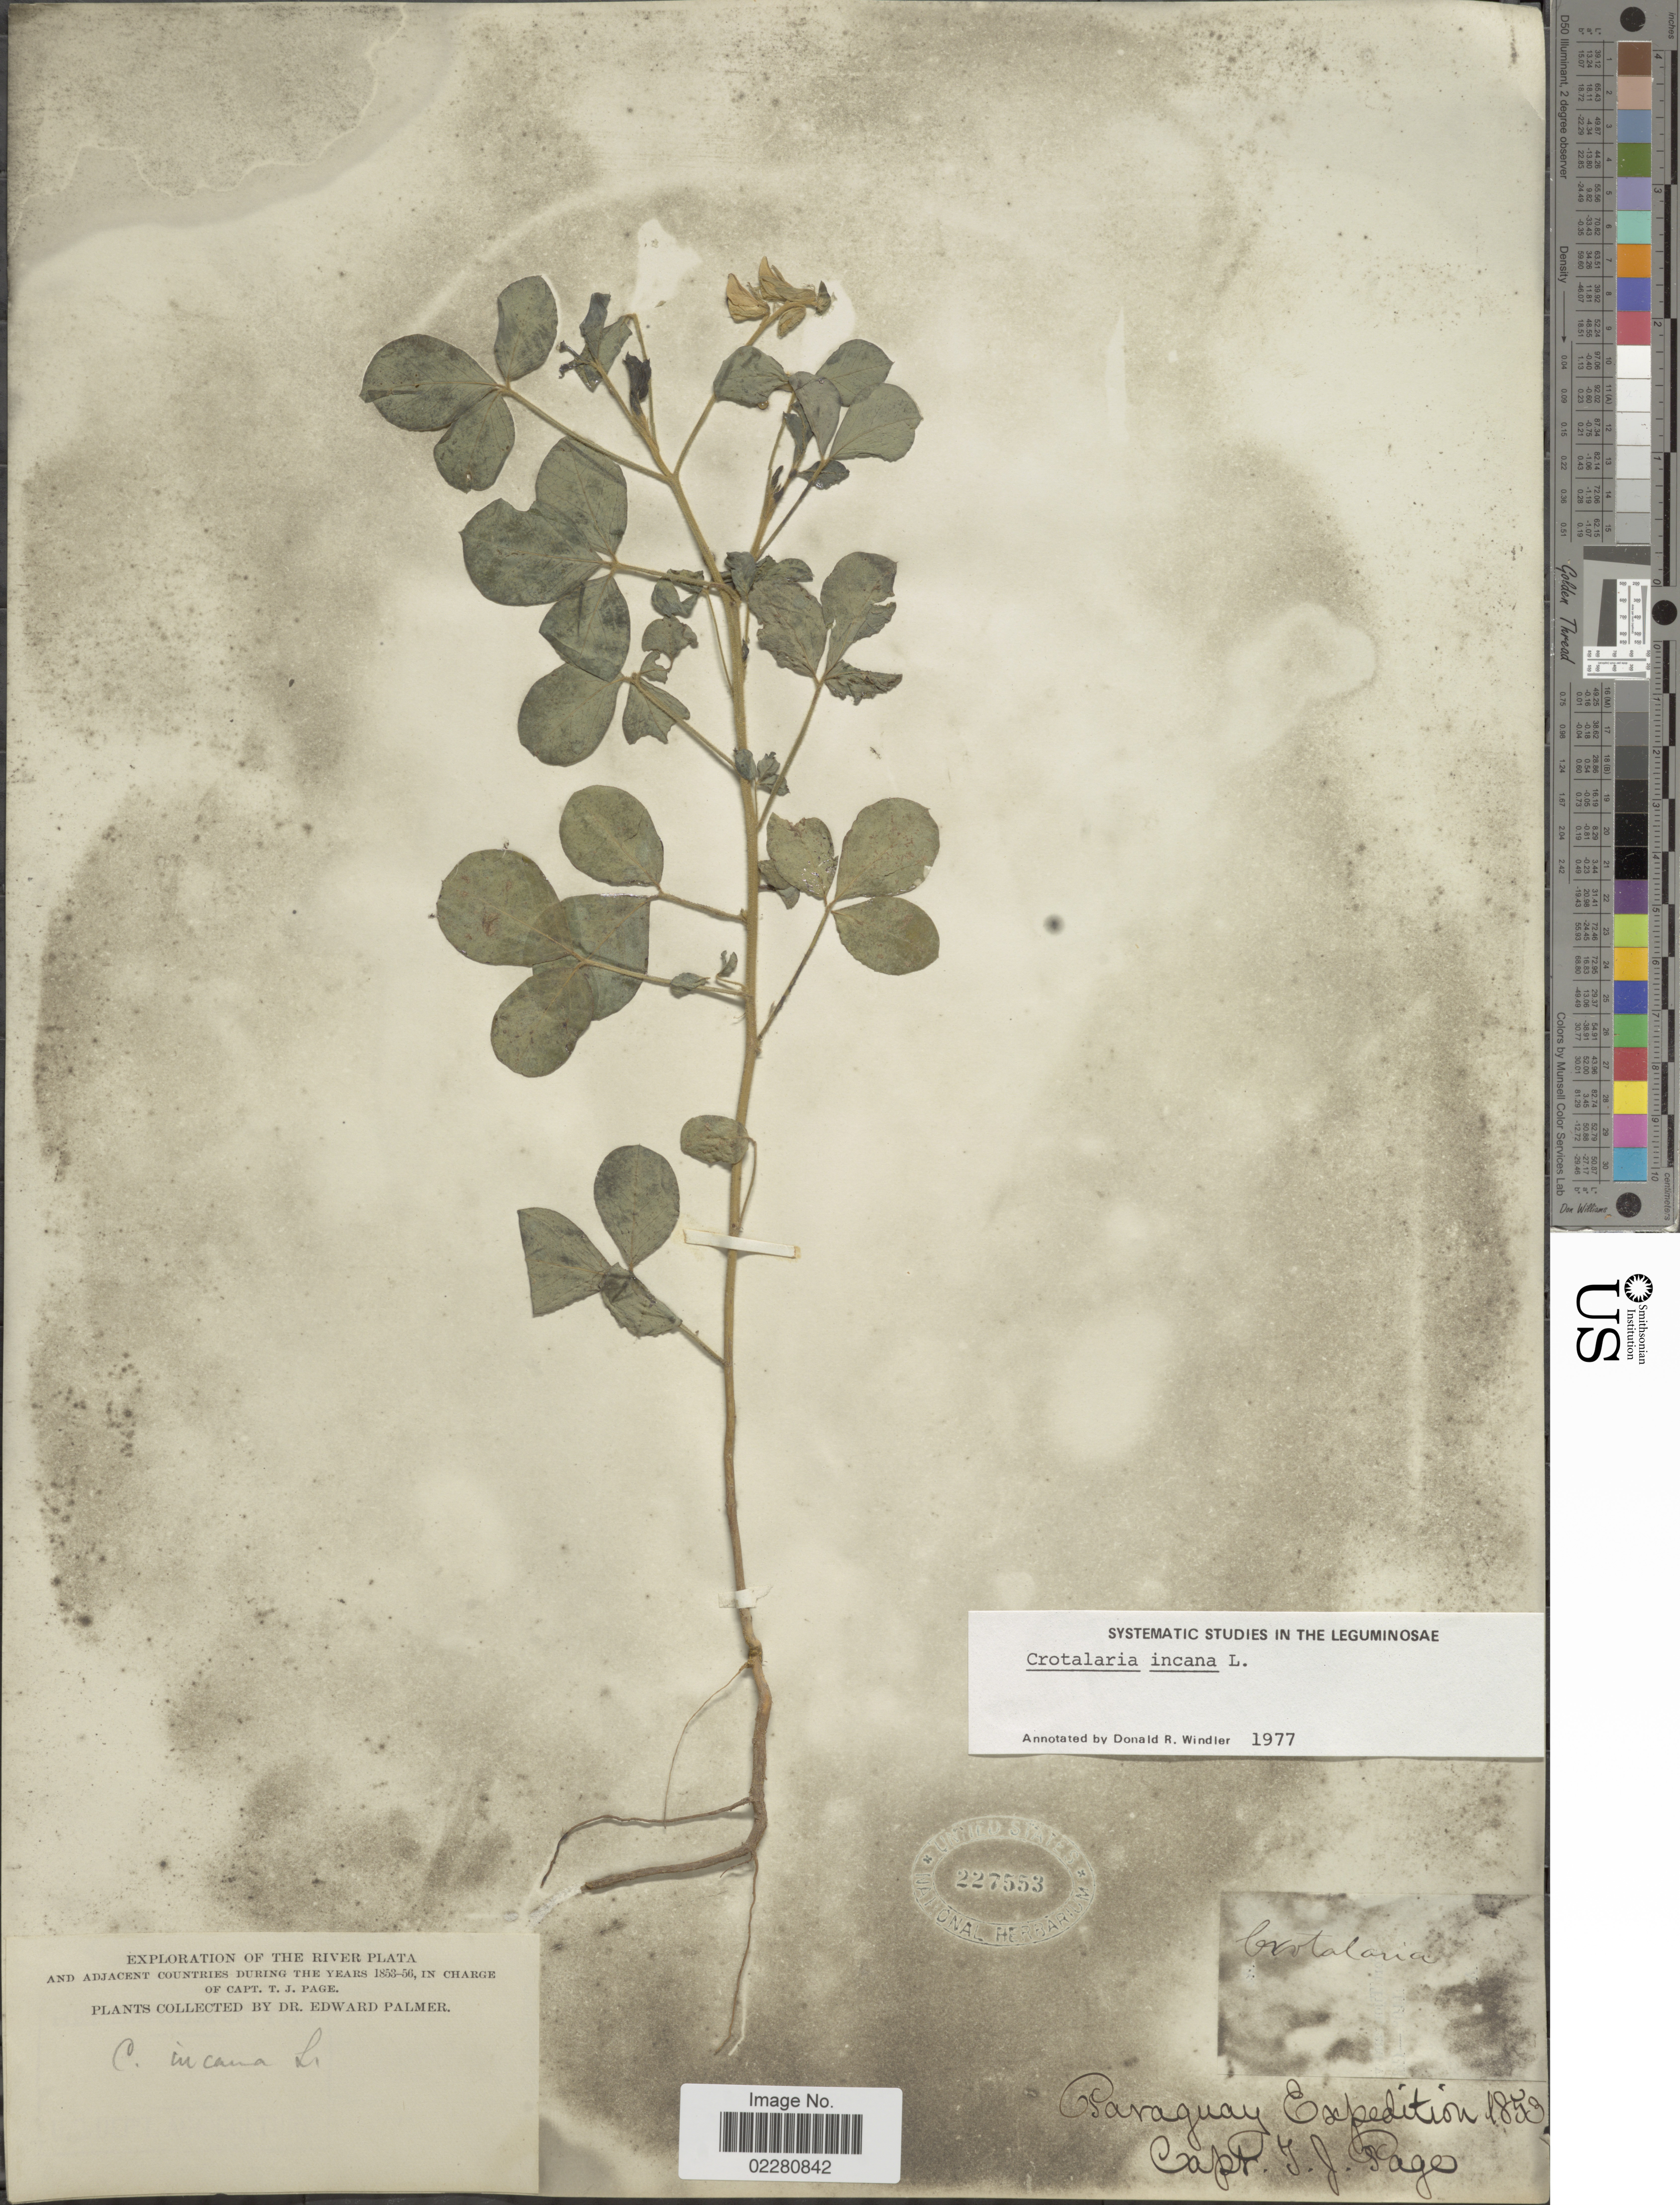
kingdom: Plantae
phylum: Tracheophyta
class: Magnoliopsida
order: Fabales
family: Fabaceae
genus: Crotalaria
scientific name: Crotalaria incana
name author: L.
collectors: J. Page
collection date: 1853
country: Paraguay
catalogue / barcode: US 227553